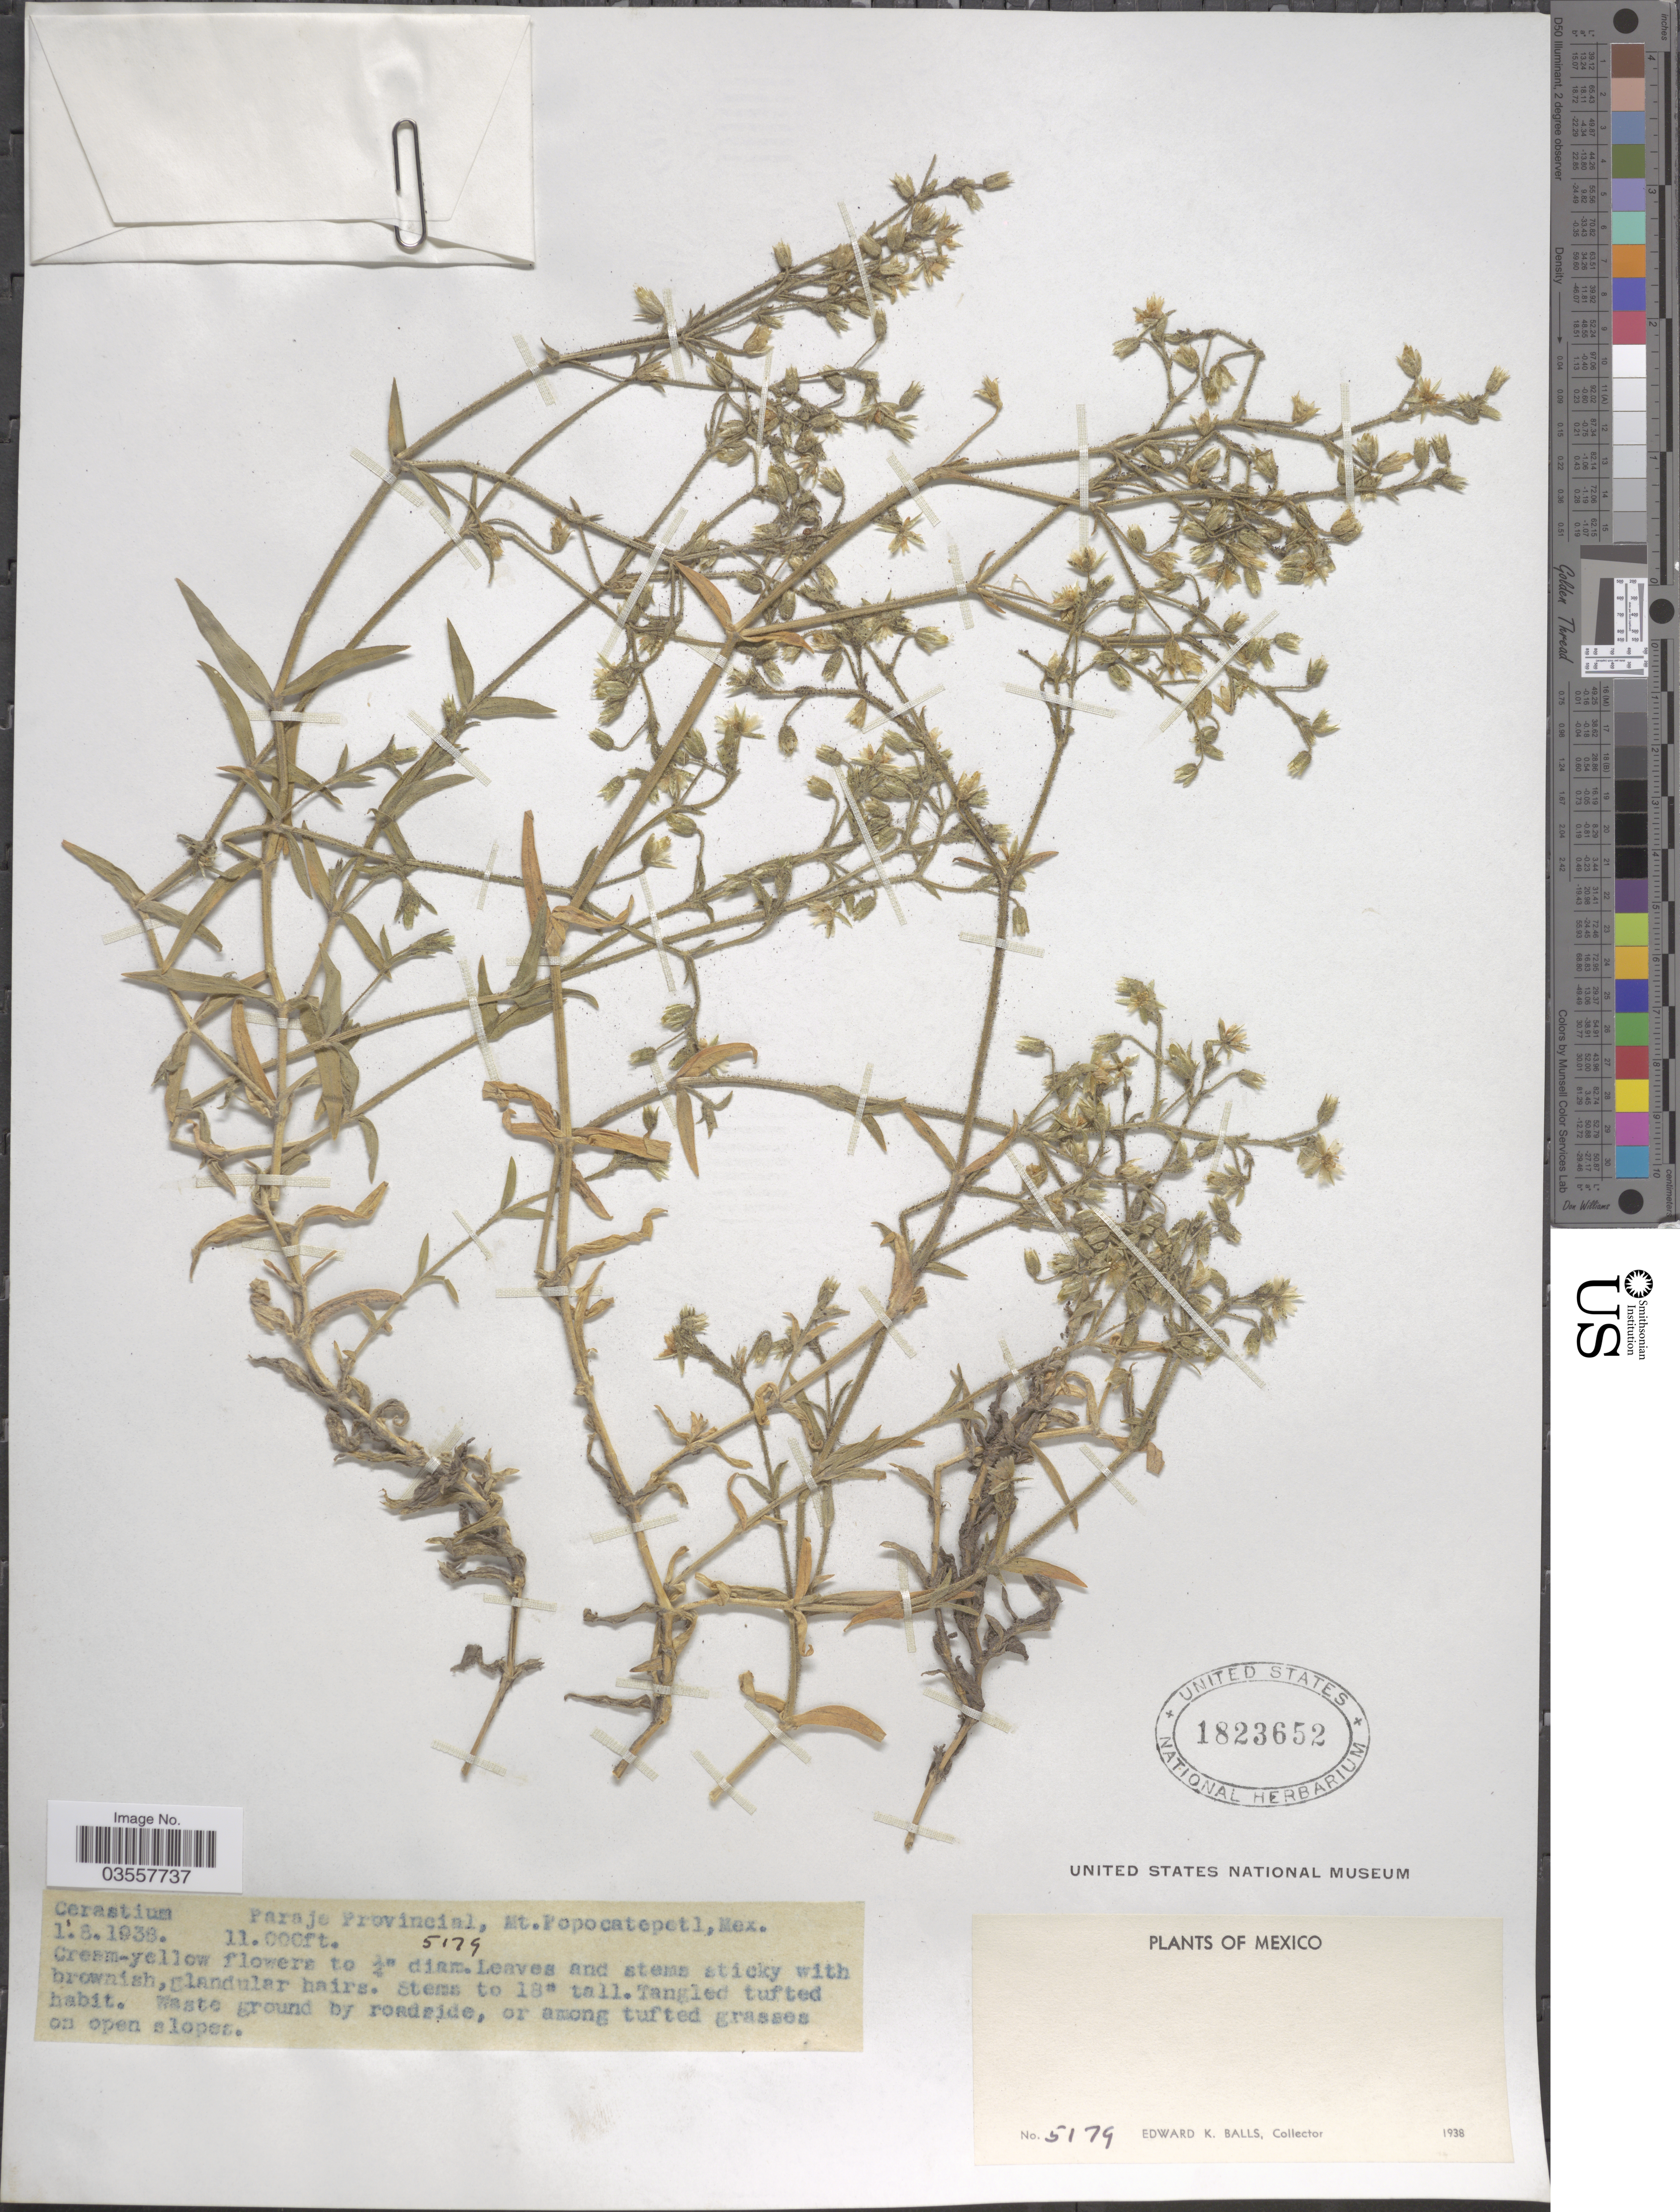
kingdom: Plantae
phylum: Tracheophyta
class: Magnoliopsida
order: Caryophyllales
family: Caryophyllaceae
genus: Cerastium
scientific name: Cerastium sp.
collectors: E. K. Balls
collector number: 5179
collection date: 1938-08-01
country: Mexico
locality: Paraje Provincial, Mt. Popocatepetl.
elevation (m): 3353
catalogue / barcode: US 1823652